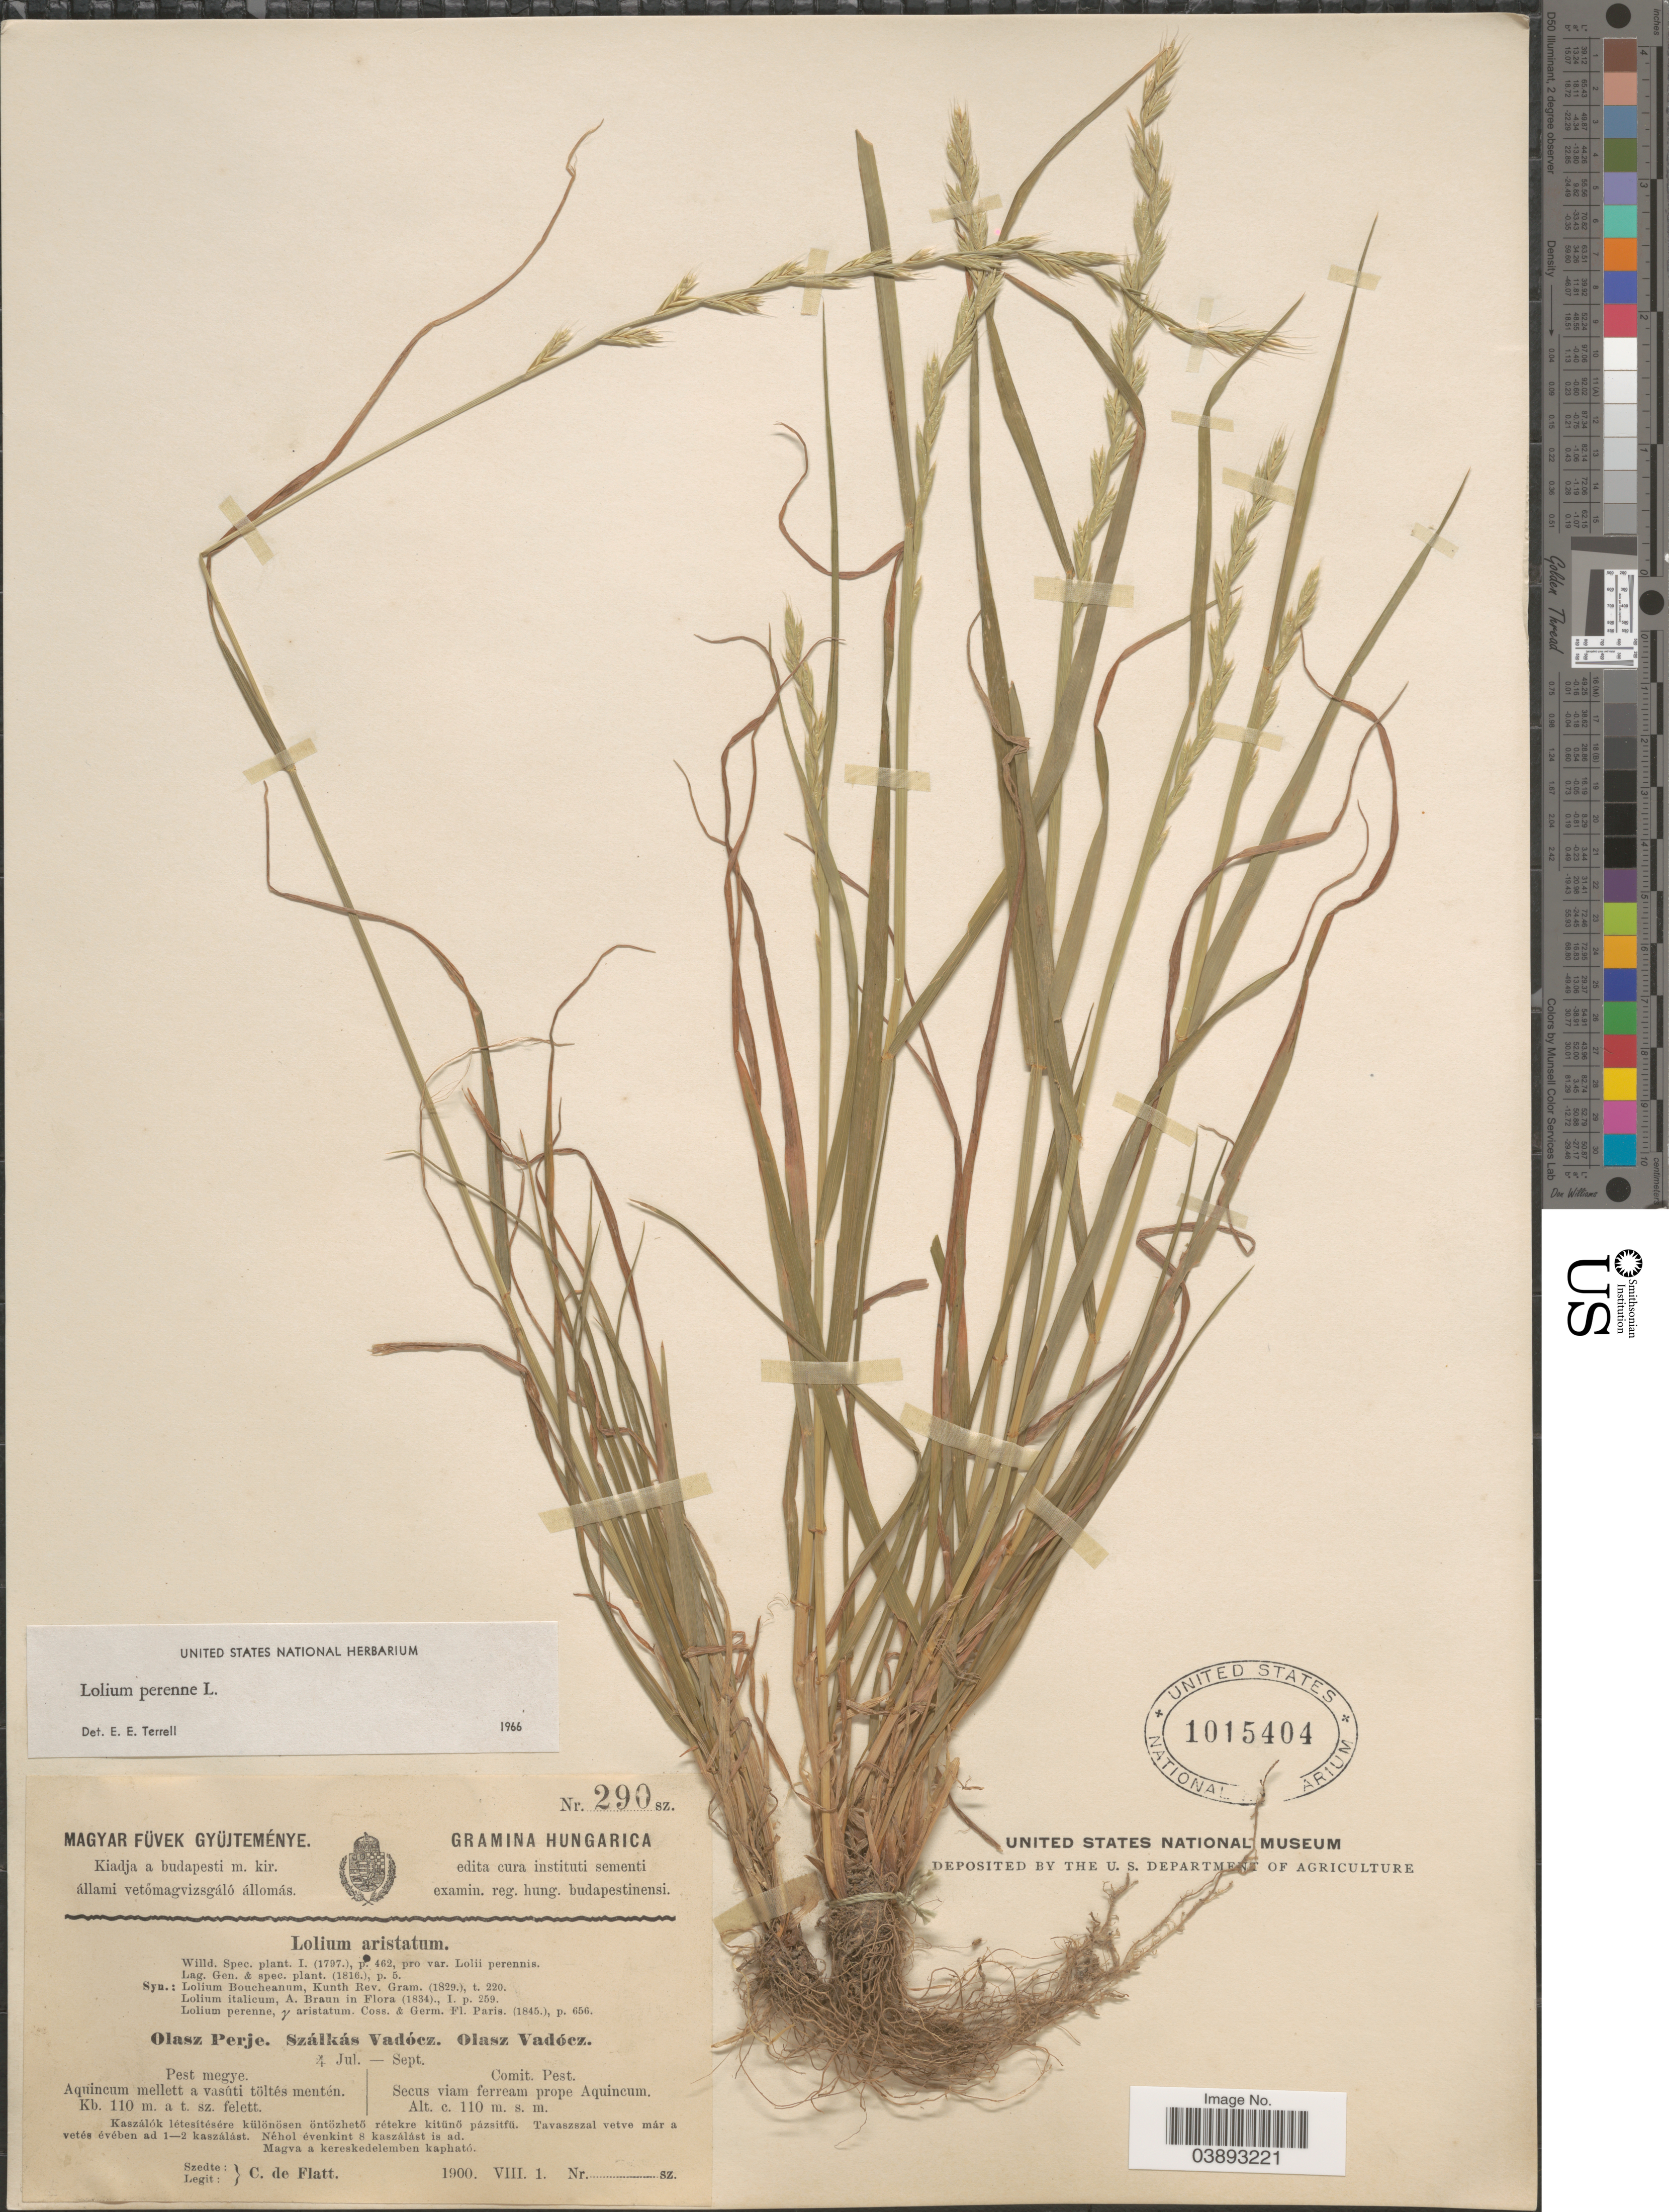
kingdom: Plantae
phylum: Tracheophyta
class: Liliopsida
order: Poales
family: Poaceae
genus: Lolium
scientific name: Lolium perenne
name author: L.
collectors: C. de Flatt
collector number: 290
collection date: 1900-08-01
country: Hungary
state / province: Pest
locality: Olasz Perje. Comit. Pest. Secus viam prope Aquincum.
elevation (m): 110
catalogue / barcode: US 1015404